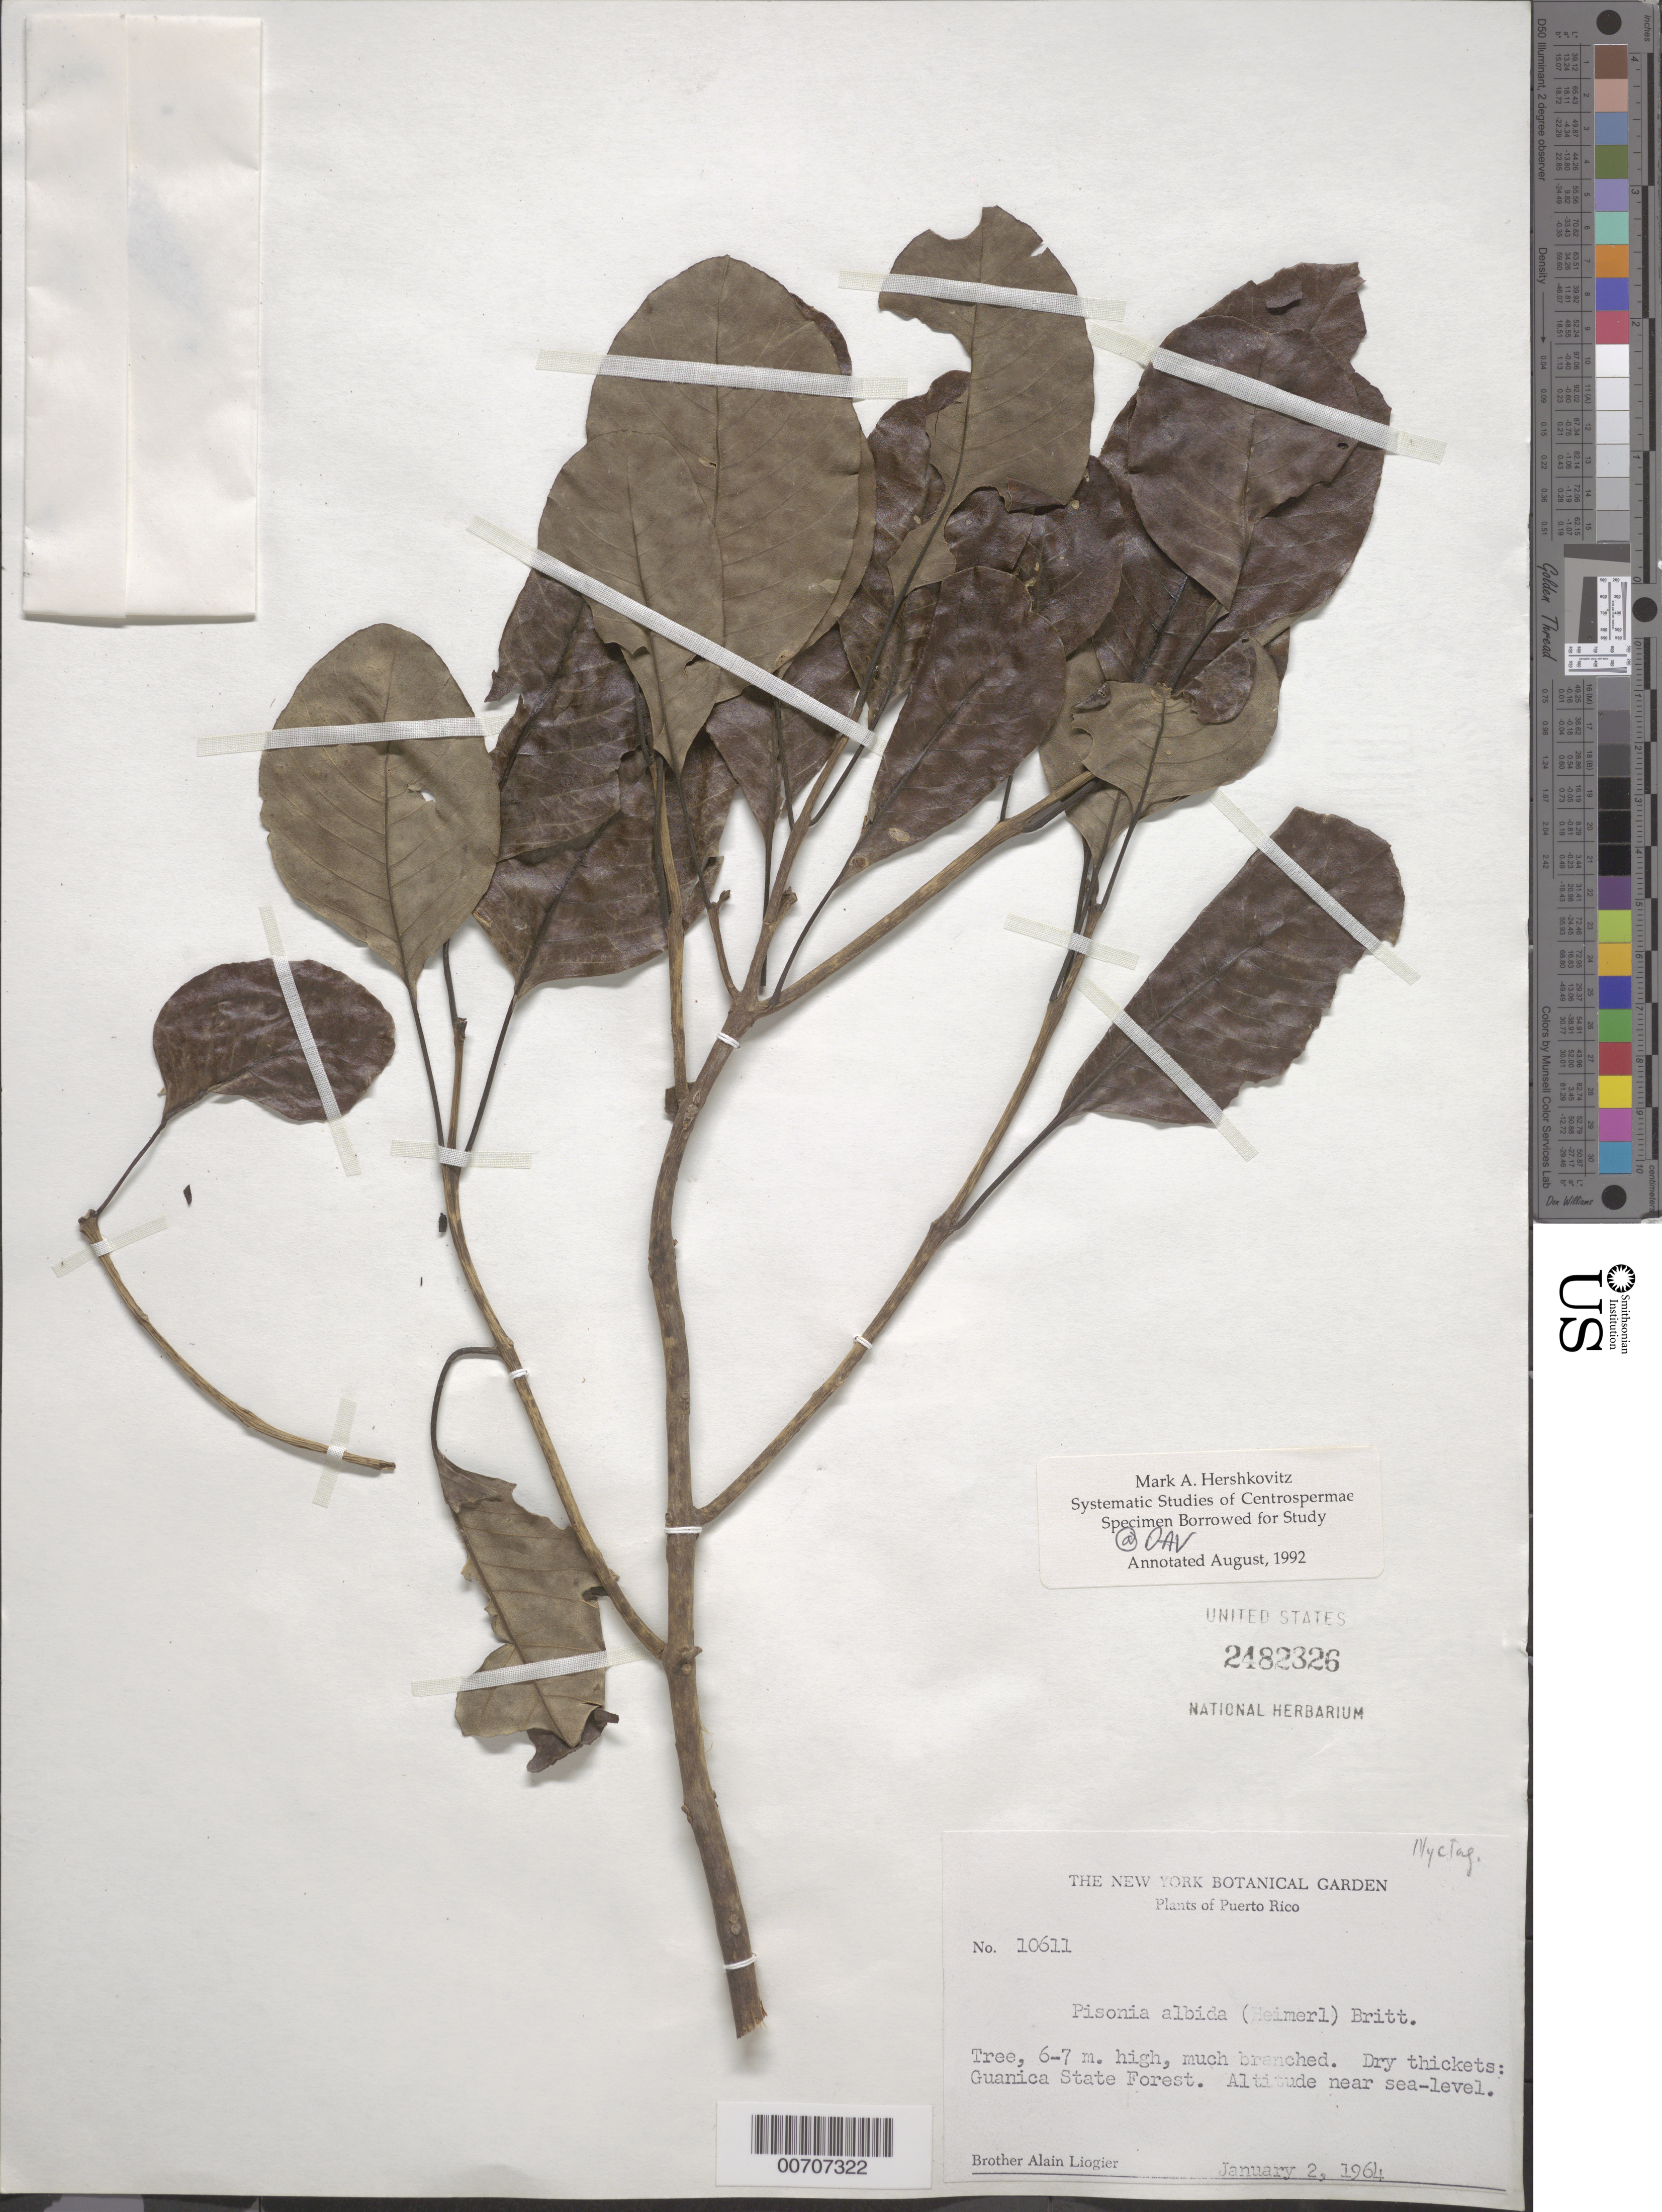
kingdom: Plantae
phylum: Tracheophyta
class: Magnoliopsida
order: Caryophyllales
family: Nyctaginaceae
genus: Pisonia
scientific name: Pisonia albida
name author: (Heimerl) Britton ex Standl.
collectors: A. H. Liogier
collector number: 10611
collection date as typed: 02 Jan 1964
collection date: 1964-01-02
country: Puerto Rico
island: Greater Antilles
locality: Guanica State Forest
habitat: Dry thickets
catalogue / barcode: US 2482326